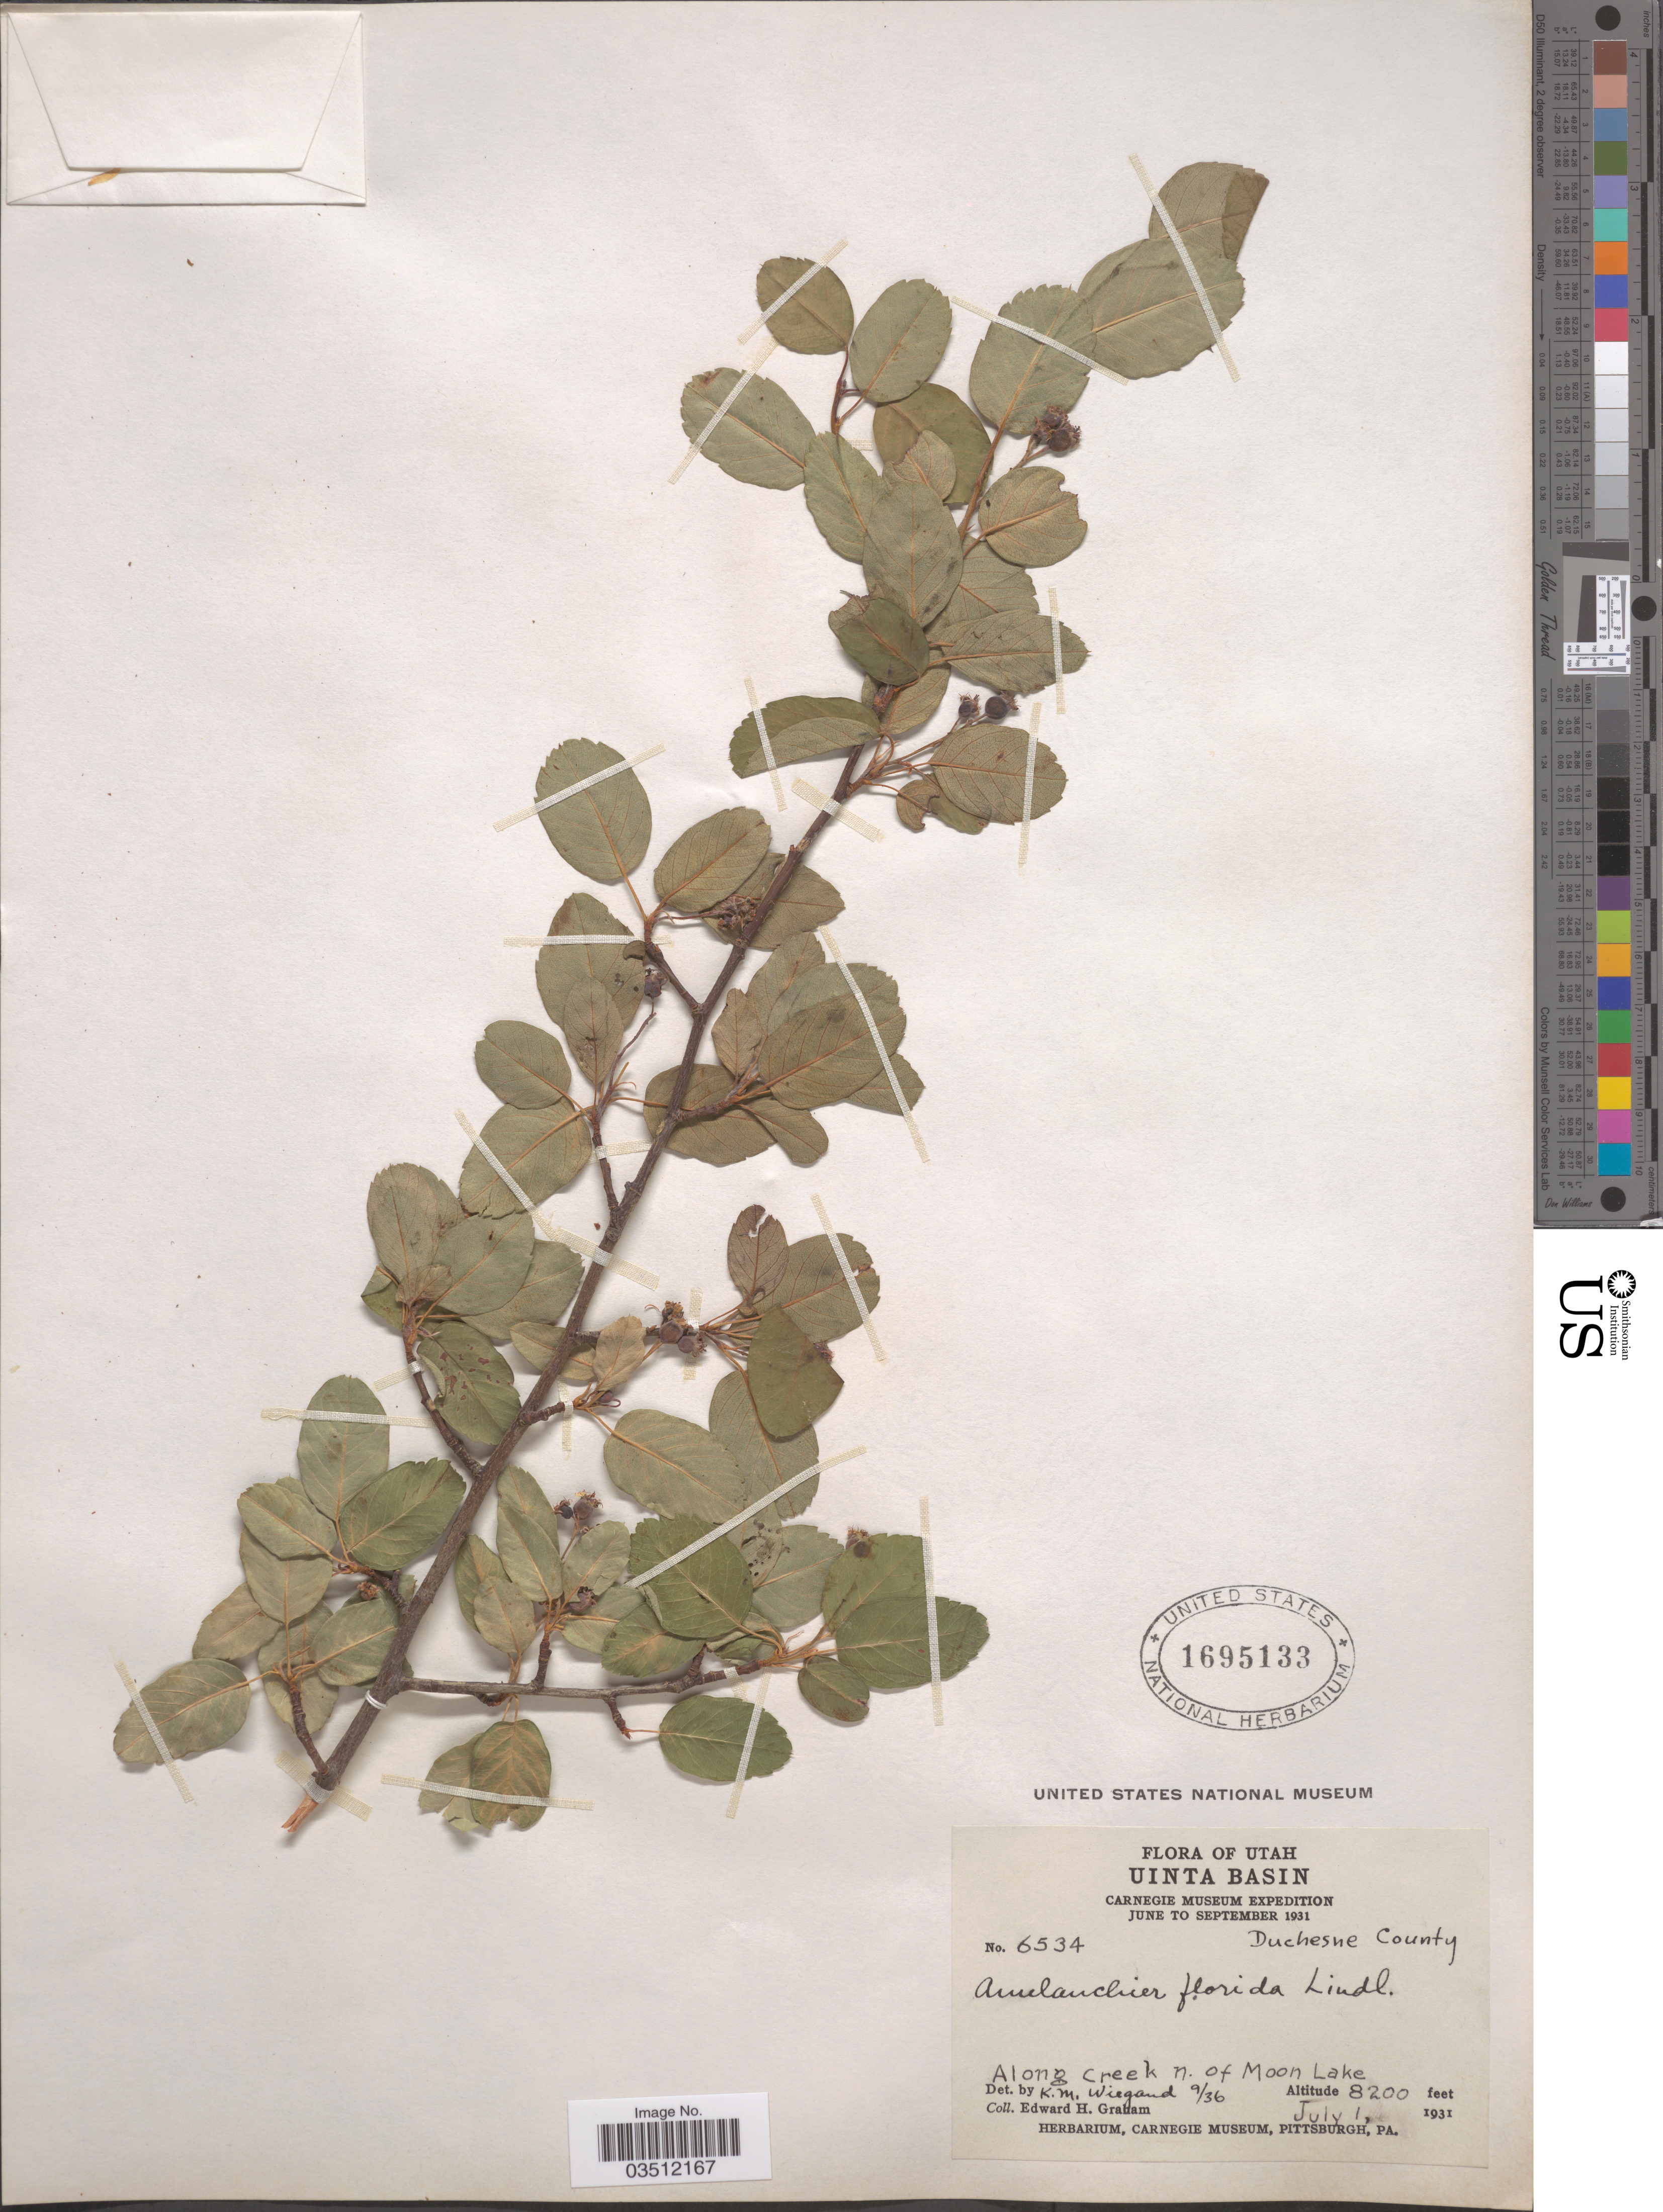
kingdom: Plantae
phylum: Tracheophyta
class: Magnoliopsida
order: Rosales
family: Rosaceae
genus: Amelanchier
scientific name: Amelanchier florida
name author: Lindl.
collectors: E. H. Graham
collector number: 6534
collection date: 1931-07-01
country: United States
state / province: Utah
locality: Uinta Basin. Duchesne County. Along creek n. of Moon Lake.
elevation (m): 2499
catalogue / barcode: US 1695133